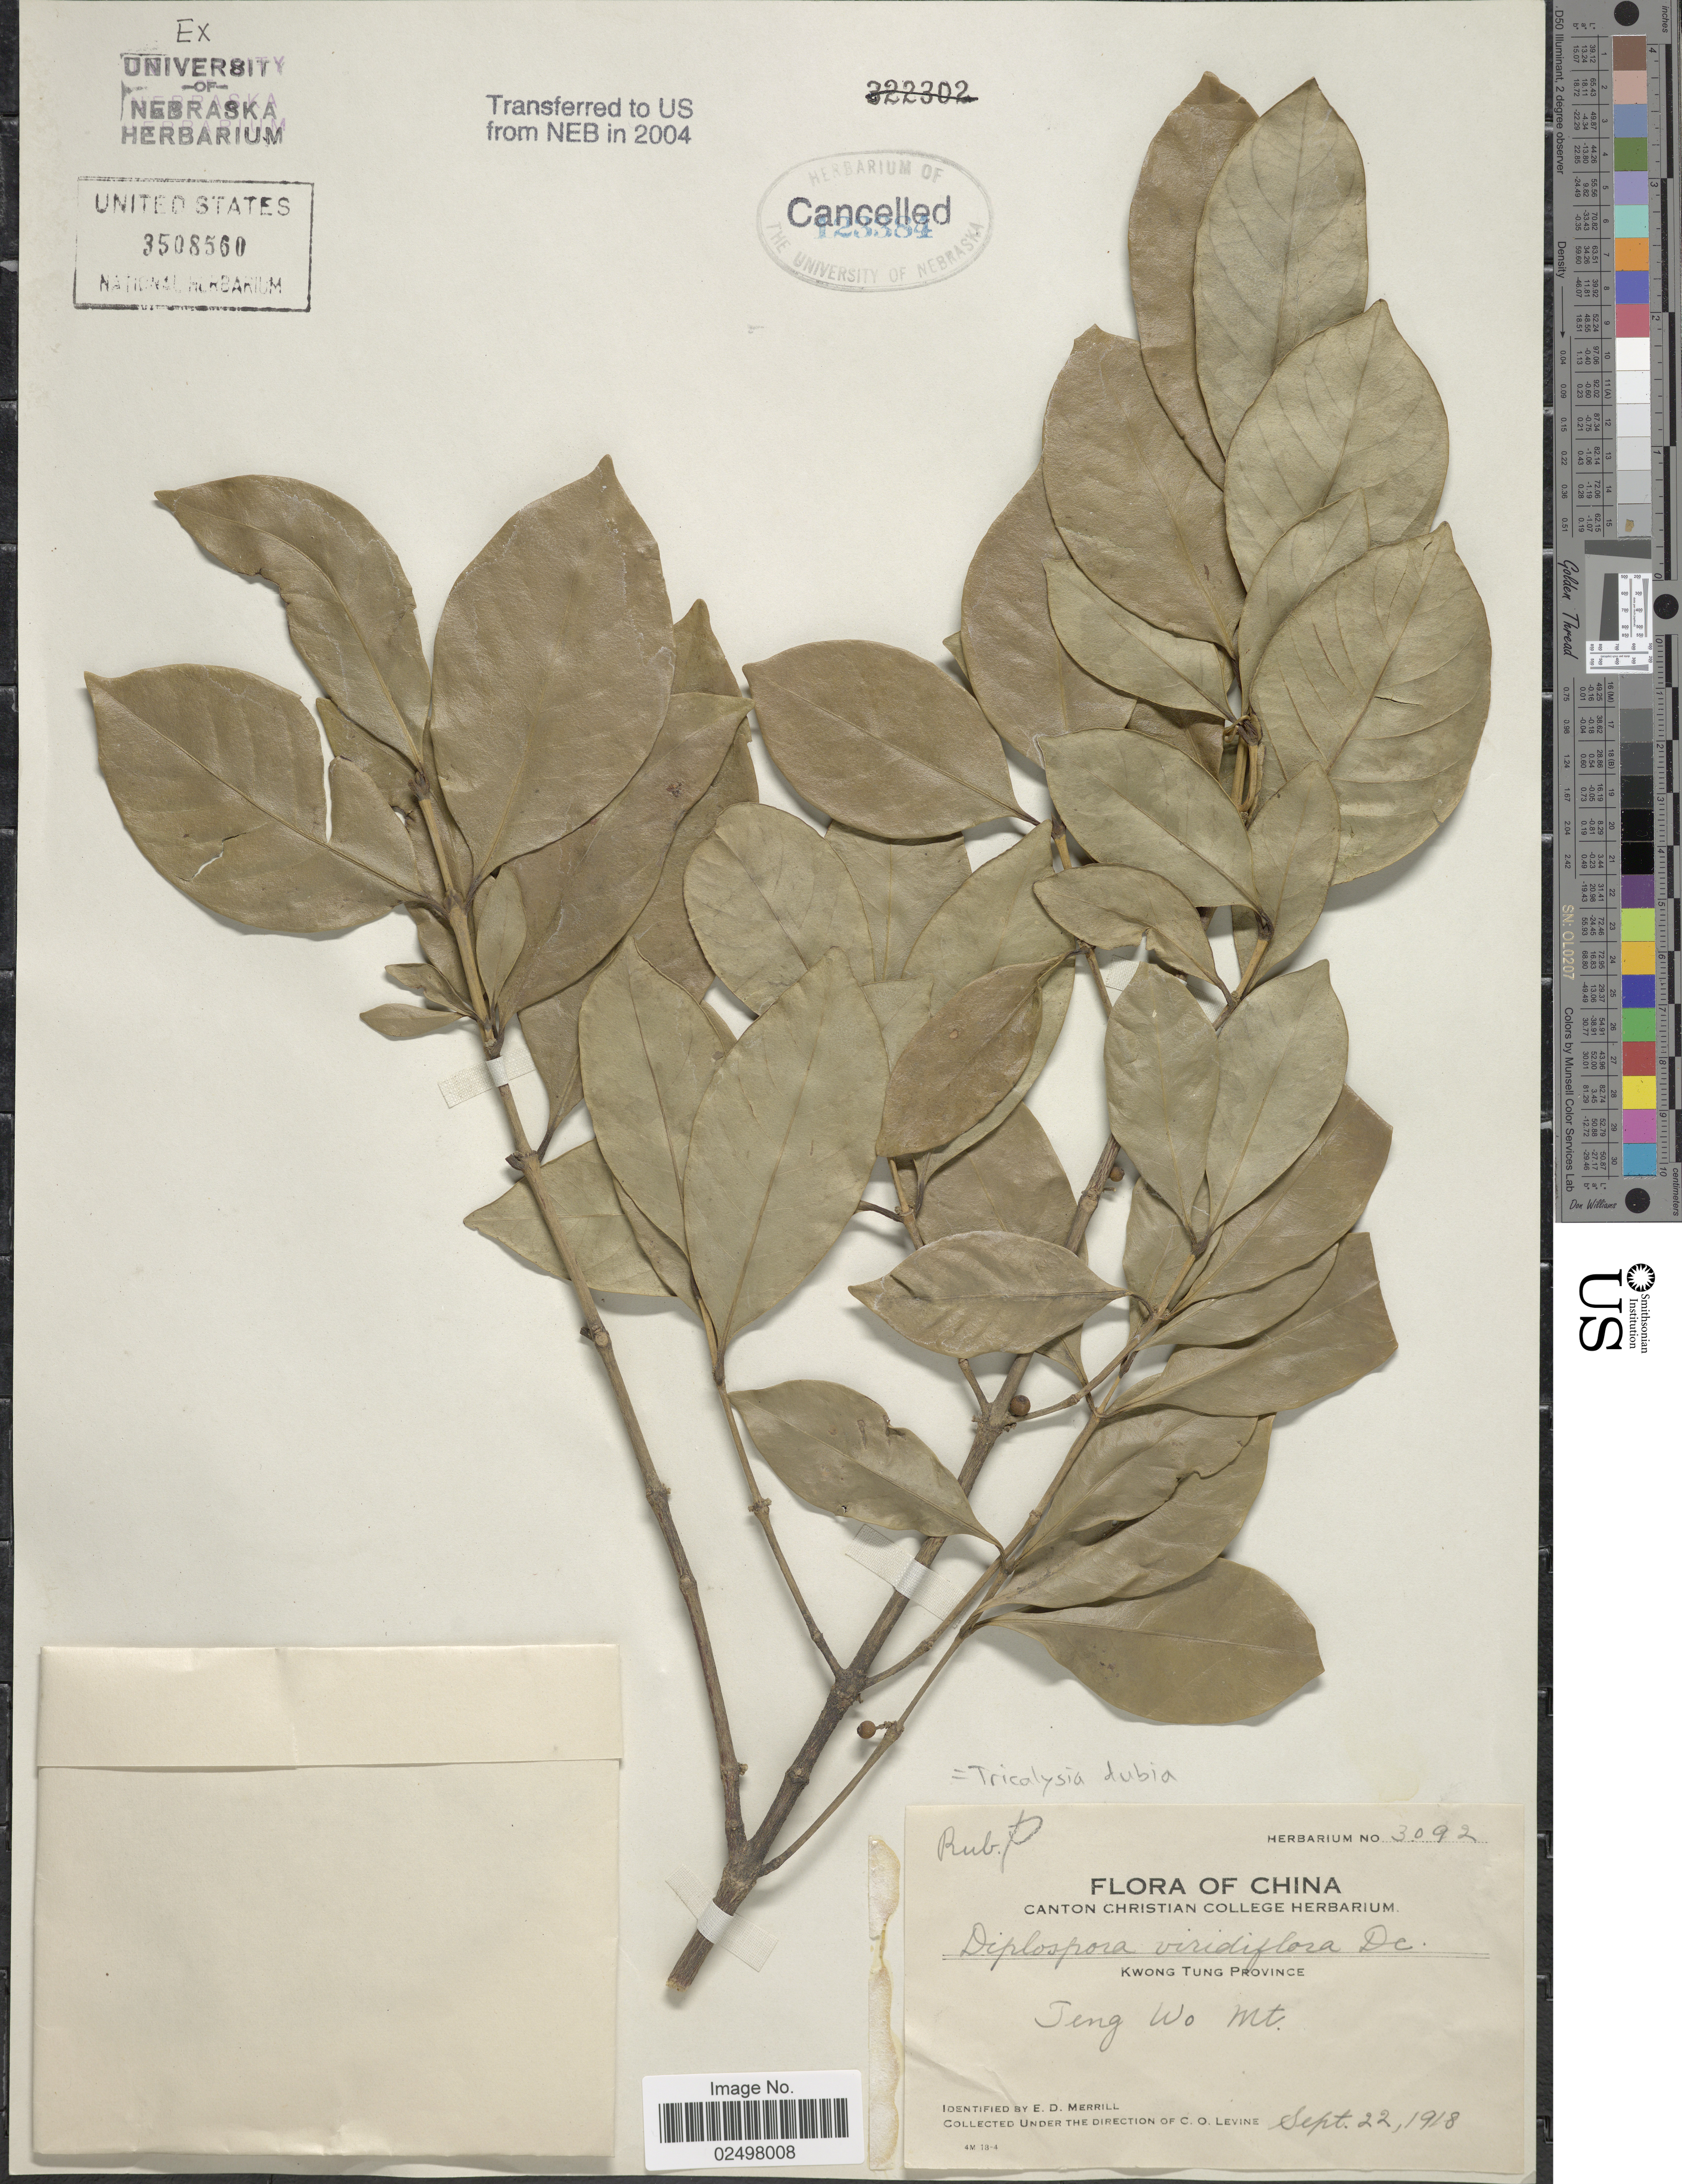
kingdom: Plantae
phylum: Tracheophyta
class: Magnoliopsida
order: Gentianales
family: Rubiaceae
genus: Tricalysia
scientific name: Tricalysia dubia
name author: (Lindl.) Ohwi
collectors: C. O. Levine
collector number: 3092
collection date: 1918-09-22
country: China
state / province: Guangdong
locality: Kwong Tung Province, Teng Wo Mt.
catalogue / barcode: US 3508560